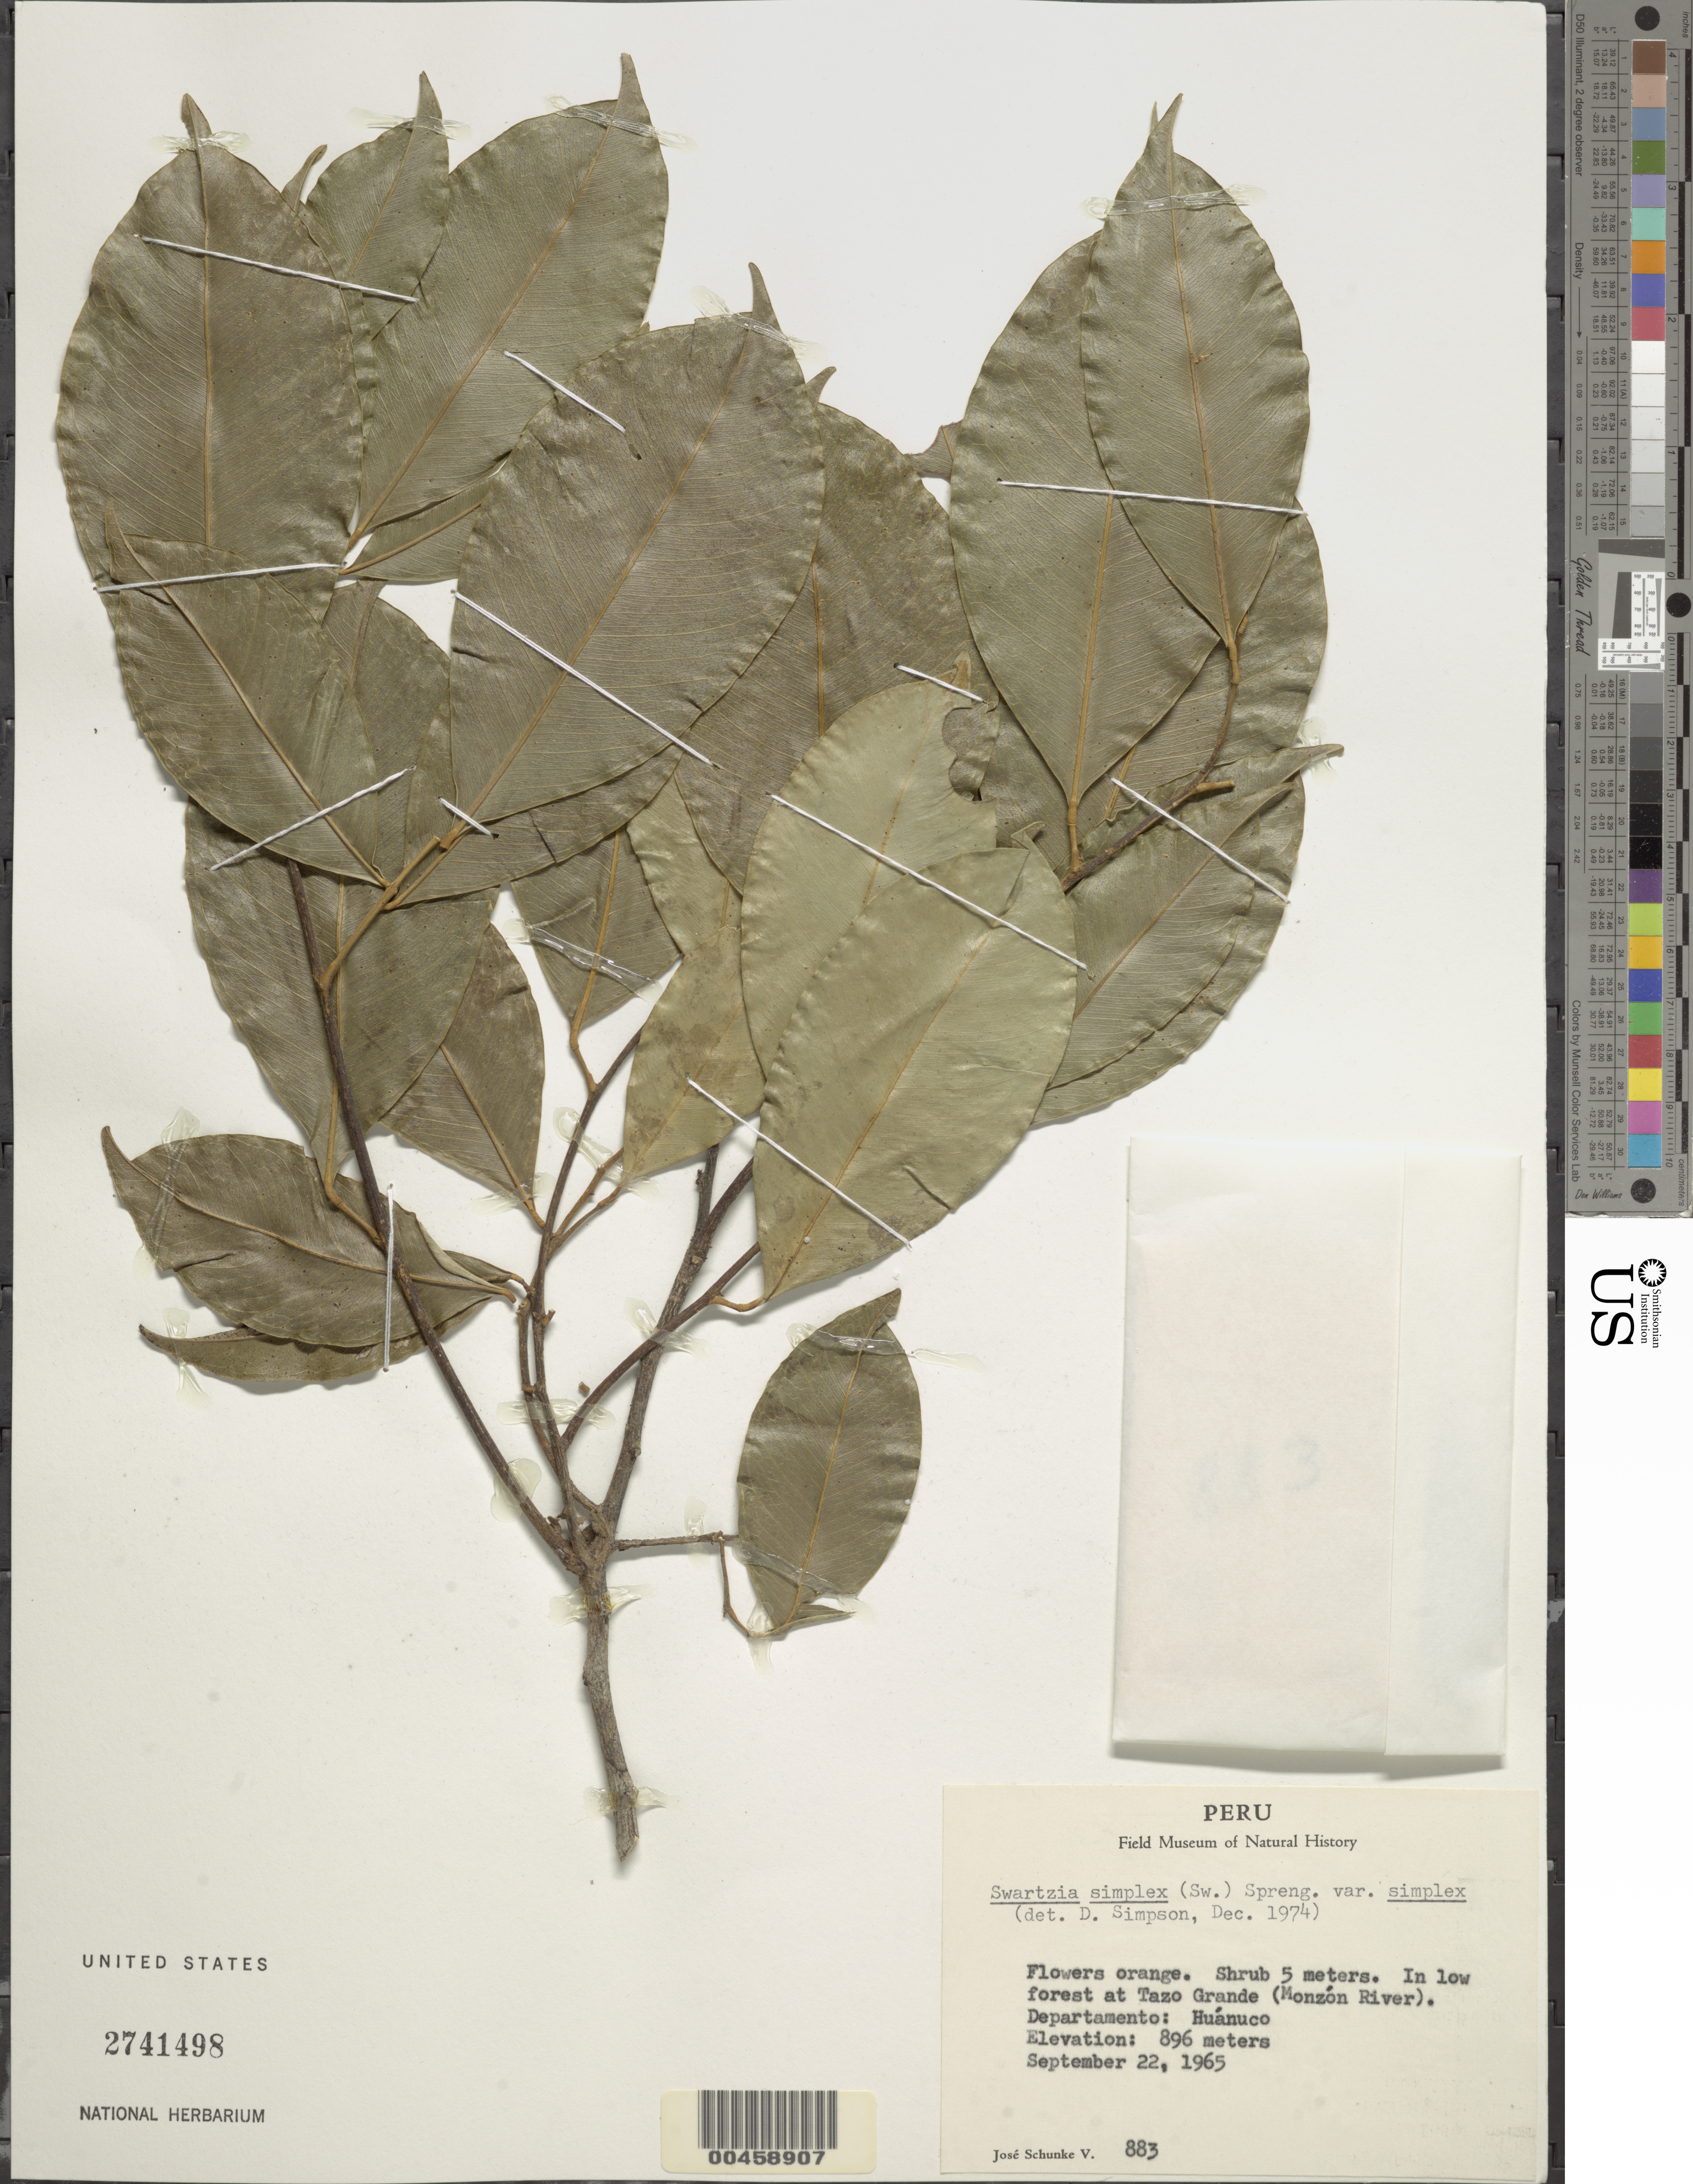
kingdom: Plantae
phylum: Tracheophyta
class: Magnoliopsida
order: Fabales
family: Fabaceae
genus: Swartzia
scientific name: Swartzia simplex var. grandiflora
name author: (Raddi) R.S. Cowan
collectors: J. Schunke Vigo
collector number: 883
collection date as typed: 22 Sep 1965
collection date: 1965-09-22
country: Peru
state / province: Huánuco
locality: Tazo Grande (Monzón River)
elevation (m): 896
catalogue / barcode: US 2741498